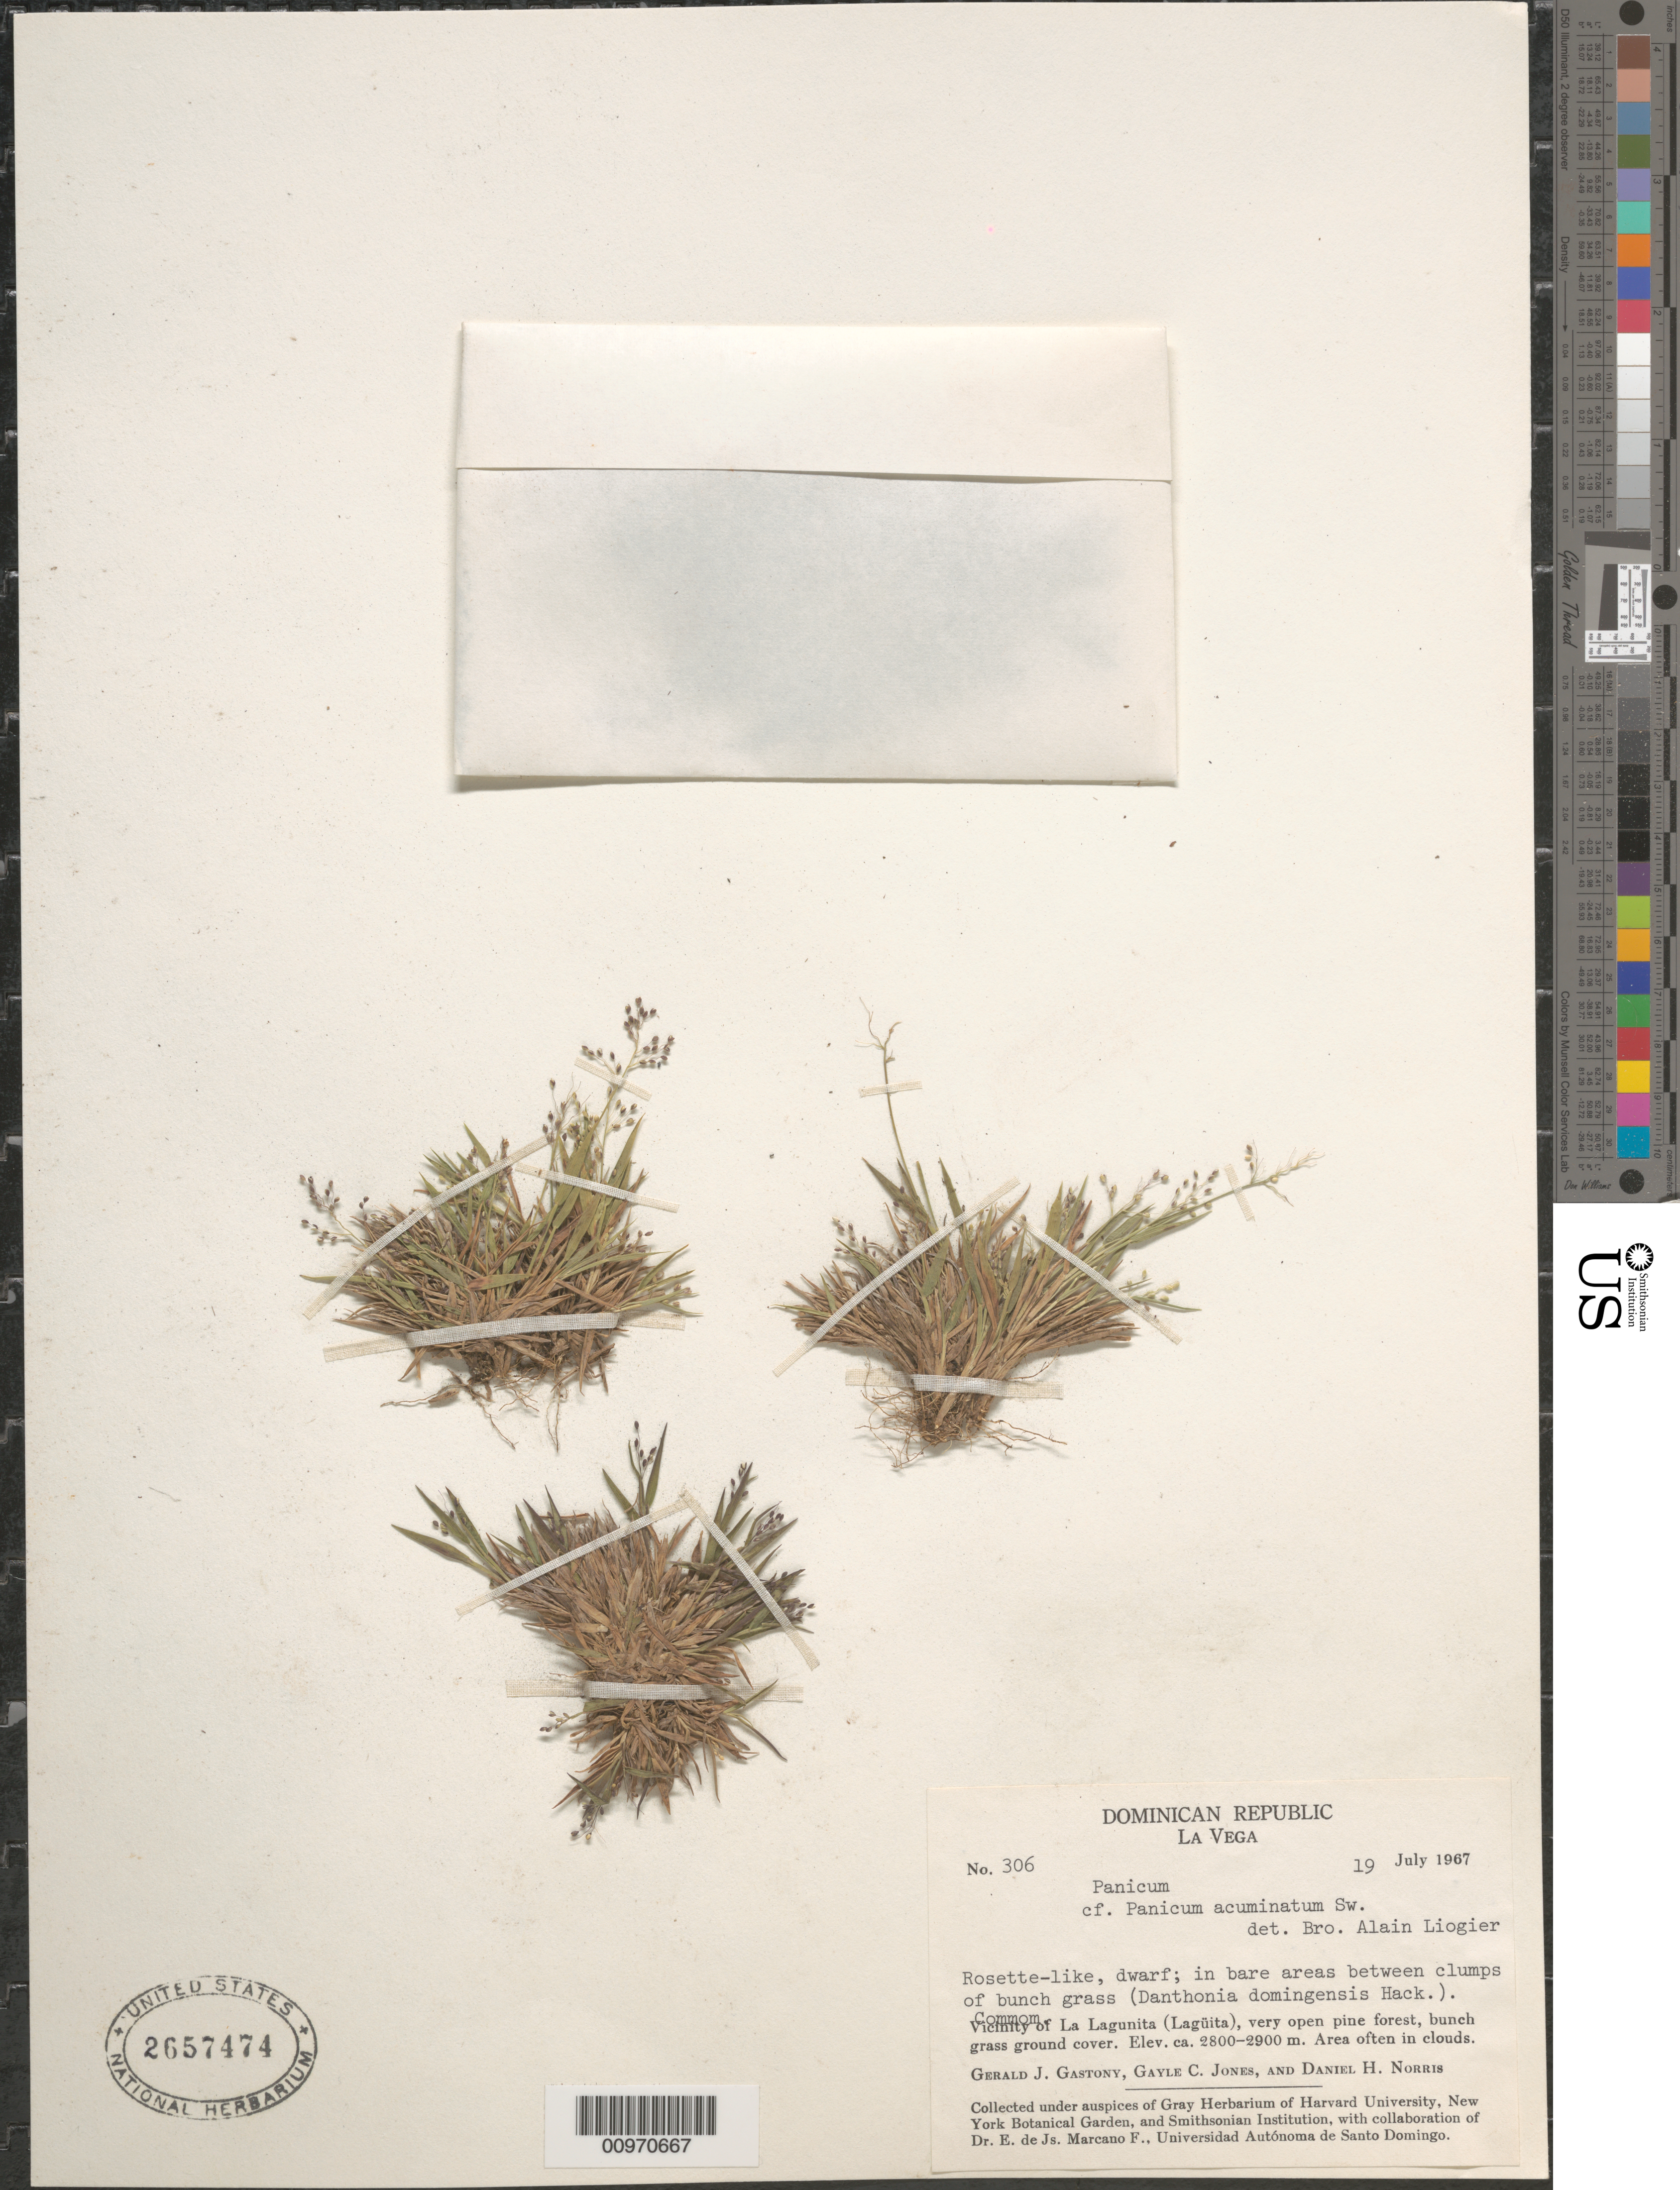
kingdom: Plantae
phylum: Tracheophyta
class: Liliopsida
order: Poales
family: Poaceae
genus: Panicum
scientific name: Panicum acuminatum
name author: Sw.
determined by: Liogier, Alain H.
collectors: G. Gastony, G. C. Jones & D. H. Norris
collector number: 306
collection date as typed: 19 Jul 1967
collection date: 1967-07-19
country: Dominican Republic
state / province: La Vega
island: Hispaniola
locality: La Lagunita vicinity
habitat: Very open pine forest; in bare areas between clumps of bunch grass (Danthonia domingensis); area often in clouds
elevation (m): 2800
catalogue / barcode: US 2657474